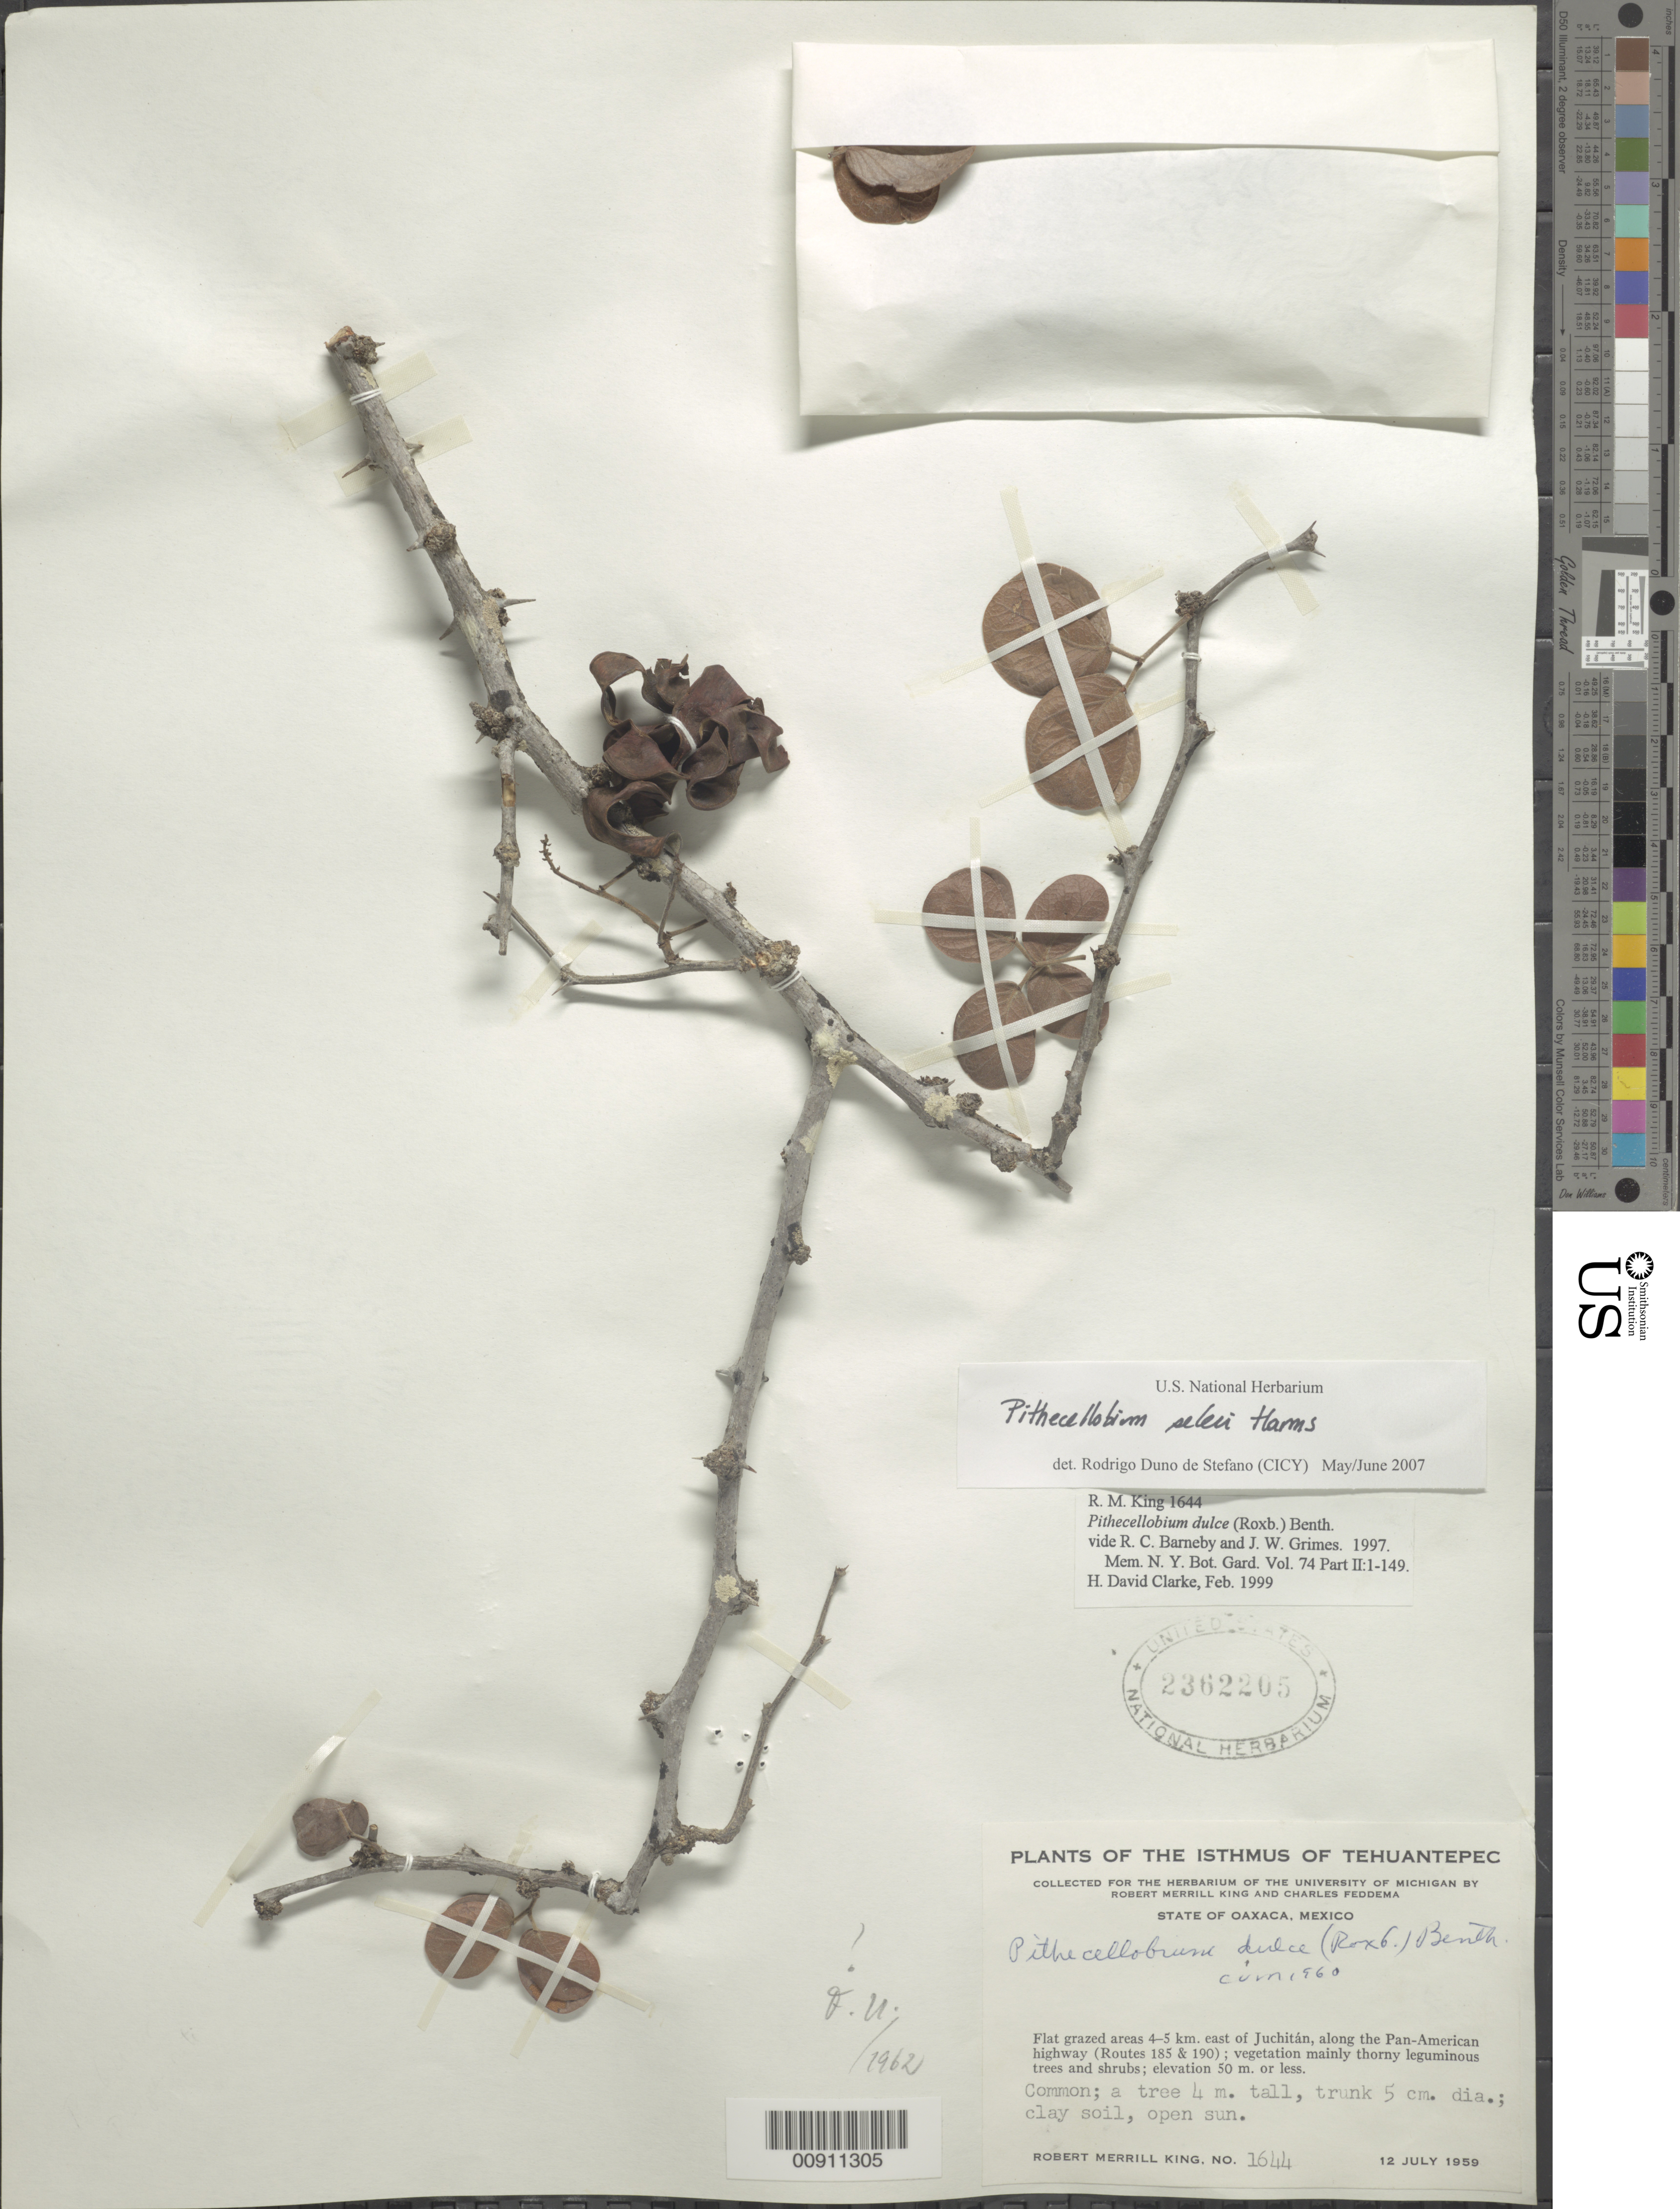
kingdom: Plantae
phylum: Tracheophyta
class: Magnoliopsida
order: Fabales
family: Fabaceae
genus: Pithecellobium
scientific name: Pithecellobium seleri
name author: Harms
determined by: Duno de Stefano, R.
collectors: R. M. King & C. Feddema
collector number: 1644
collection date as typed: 12 Jul 1959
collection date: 1959-07-12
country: Mexico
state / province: Oaxaca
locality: Flat grazed areas 4-5 km. east of Juchitán, along the Pan-American highway (Routes 185 & 190).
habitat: Clay soil, open sun. Flat grazed areas; vegetation mainly thorny leguminous trees and shrubs.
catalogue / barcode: US 2362205